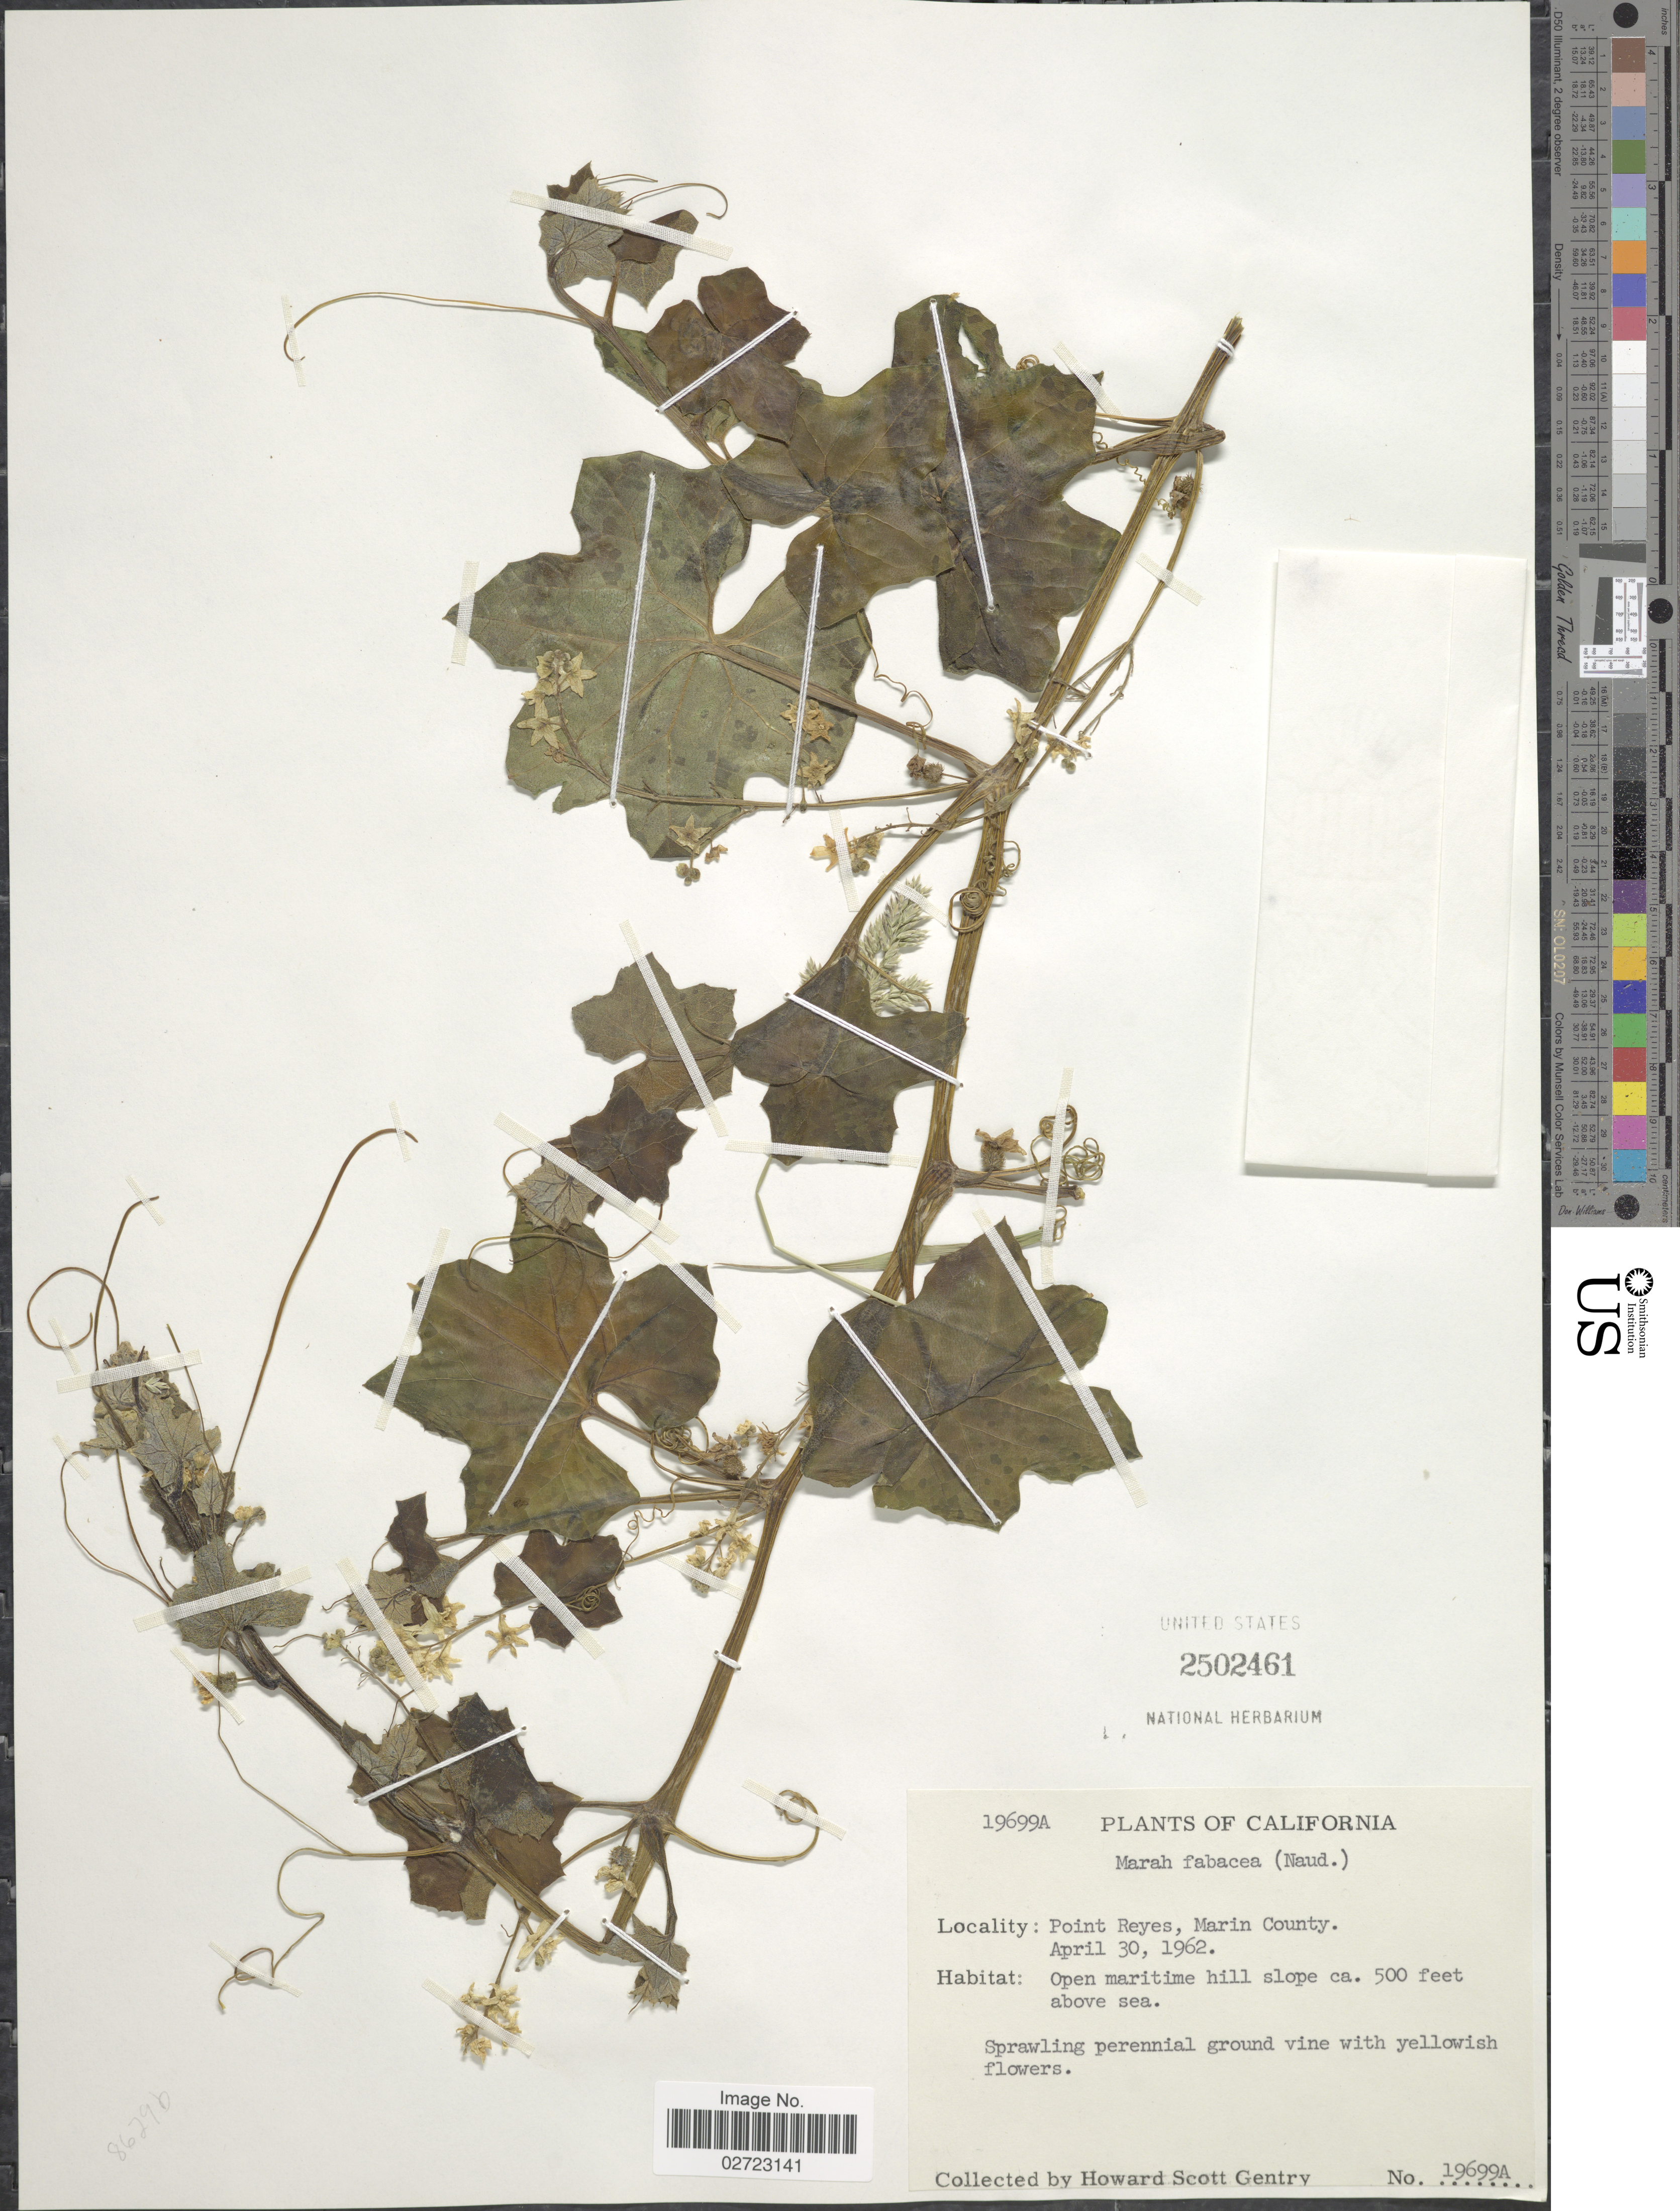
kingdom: Plantae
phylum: Tracheophyta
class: Magnoliopsida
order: Cucurbitales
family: Cucurbitaceae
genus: Marah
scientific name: Marah fabacea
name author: (Naudin) Greene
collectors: H. S. Gentry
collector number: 19699A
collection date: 1962-04-30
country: United States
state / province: California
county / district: Marin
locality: Point Reyes, Marin County, open maritime hill slope.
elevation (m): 152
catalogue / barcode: US 2502461